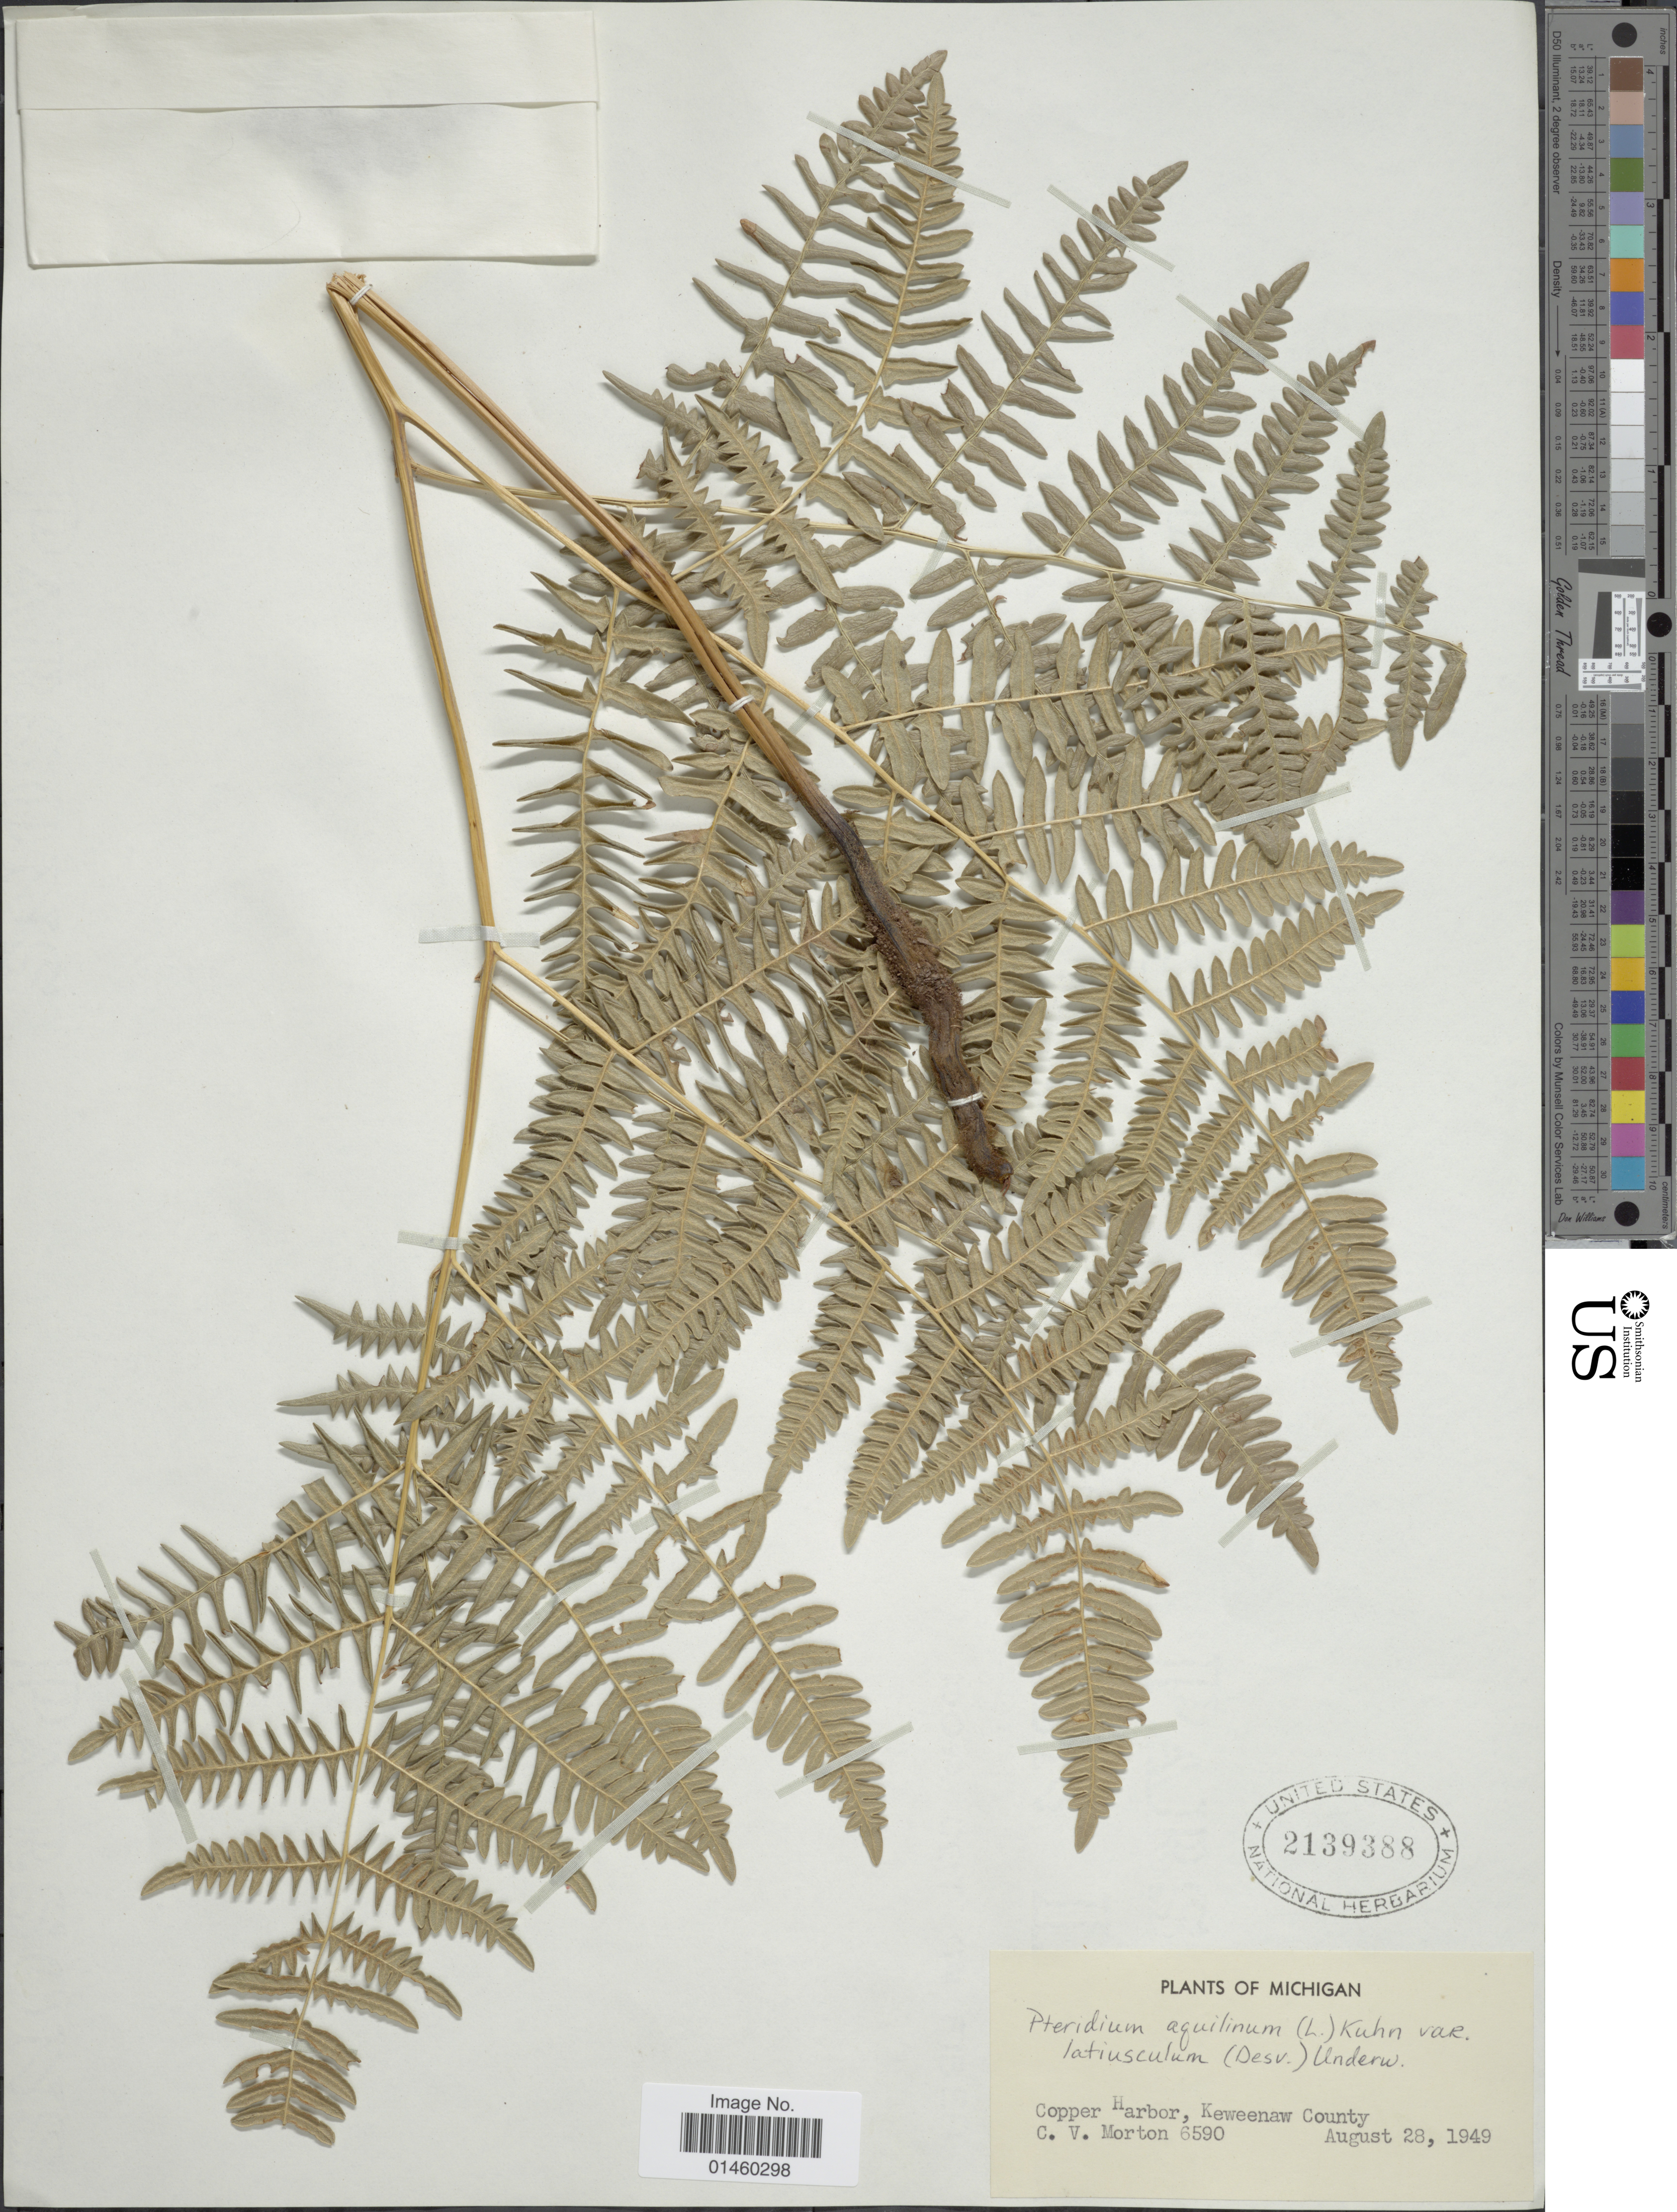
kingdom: Plantae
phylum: Tracheophyta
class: Polypodiopsida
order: Polypodiales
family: Dennstaedtiaceae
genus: Pteridium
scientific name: Pteridium aquilinum var. latiusculum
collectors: C. V. Morton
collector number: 6590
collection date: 1949-08-28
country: United States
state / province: Michigan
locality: Copper Harbor, Keweenaw County.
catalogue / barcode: US 2139388